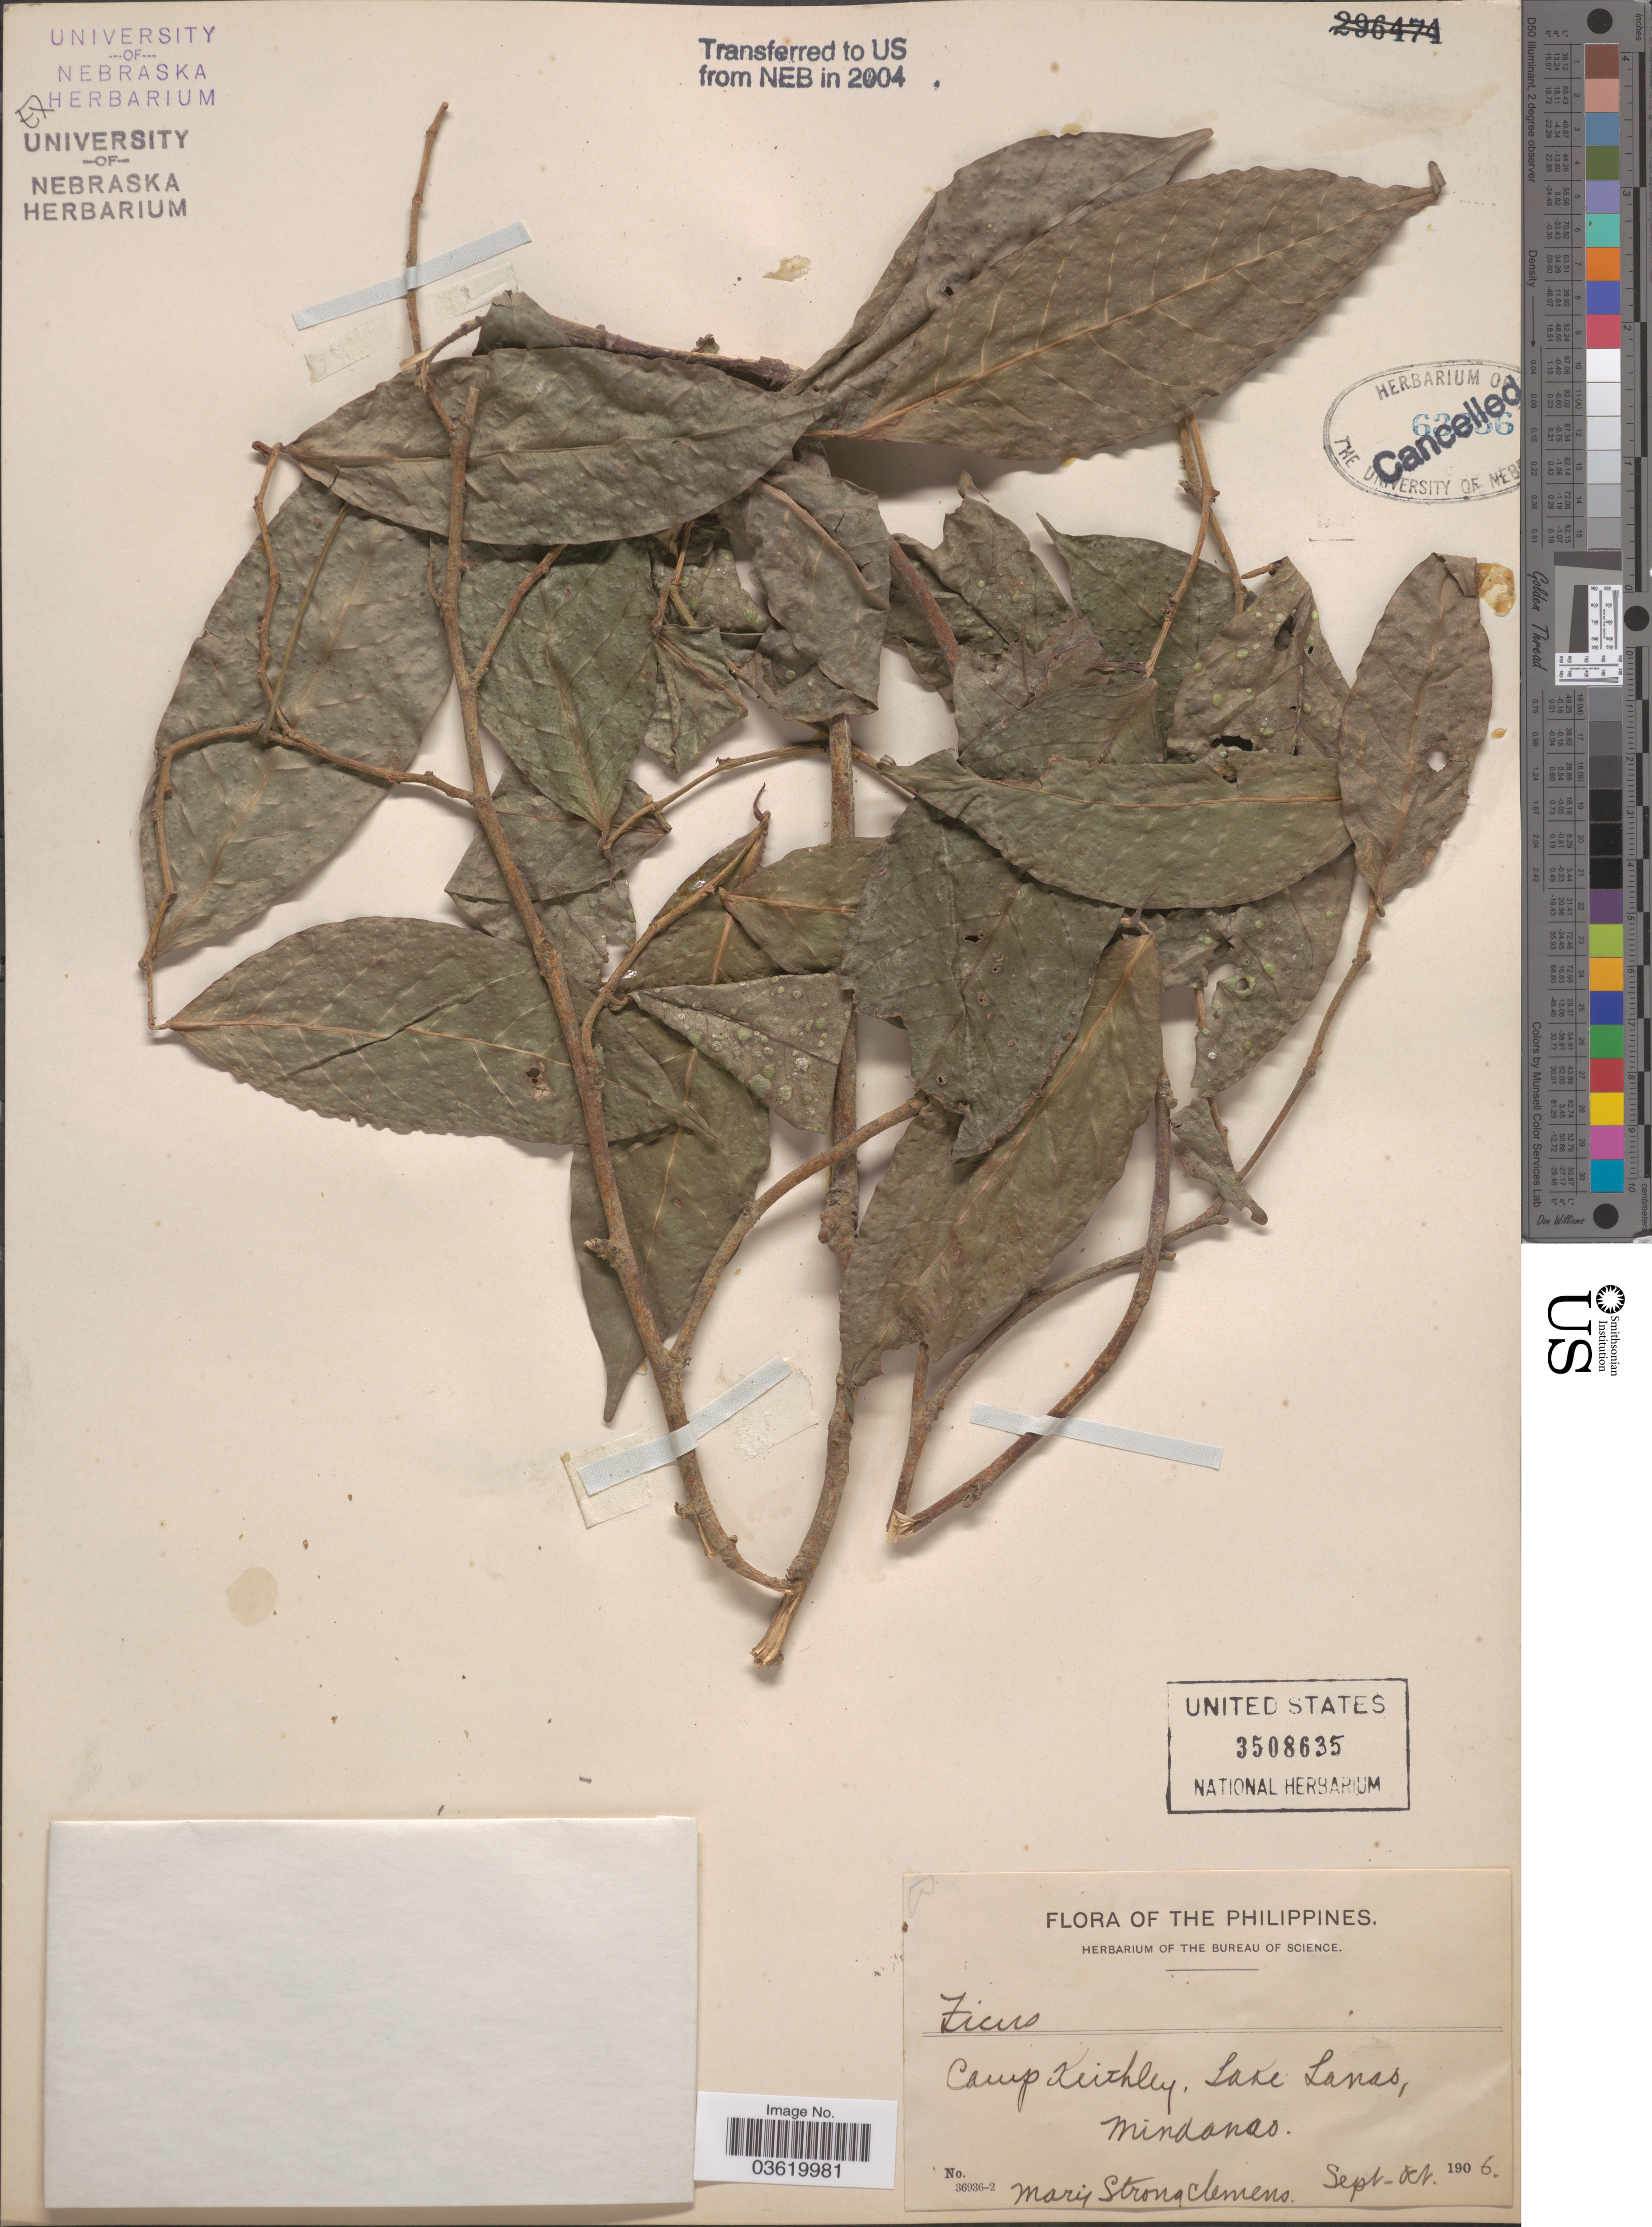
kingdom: Plantae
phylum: Tracheophyta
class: Magnoliopsida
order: Rosales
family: Moraceae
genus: Ficus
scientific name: Ficus sp.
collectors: M. S. Clemens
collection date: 1906-09/1906-10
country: Philippines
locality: Camp Keithley, Lake Lanao, Mindanao.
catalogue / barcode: US 3508635